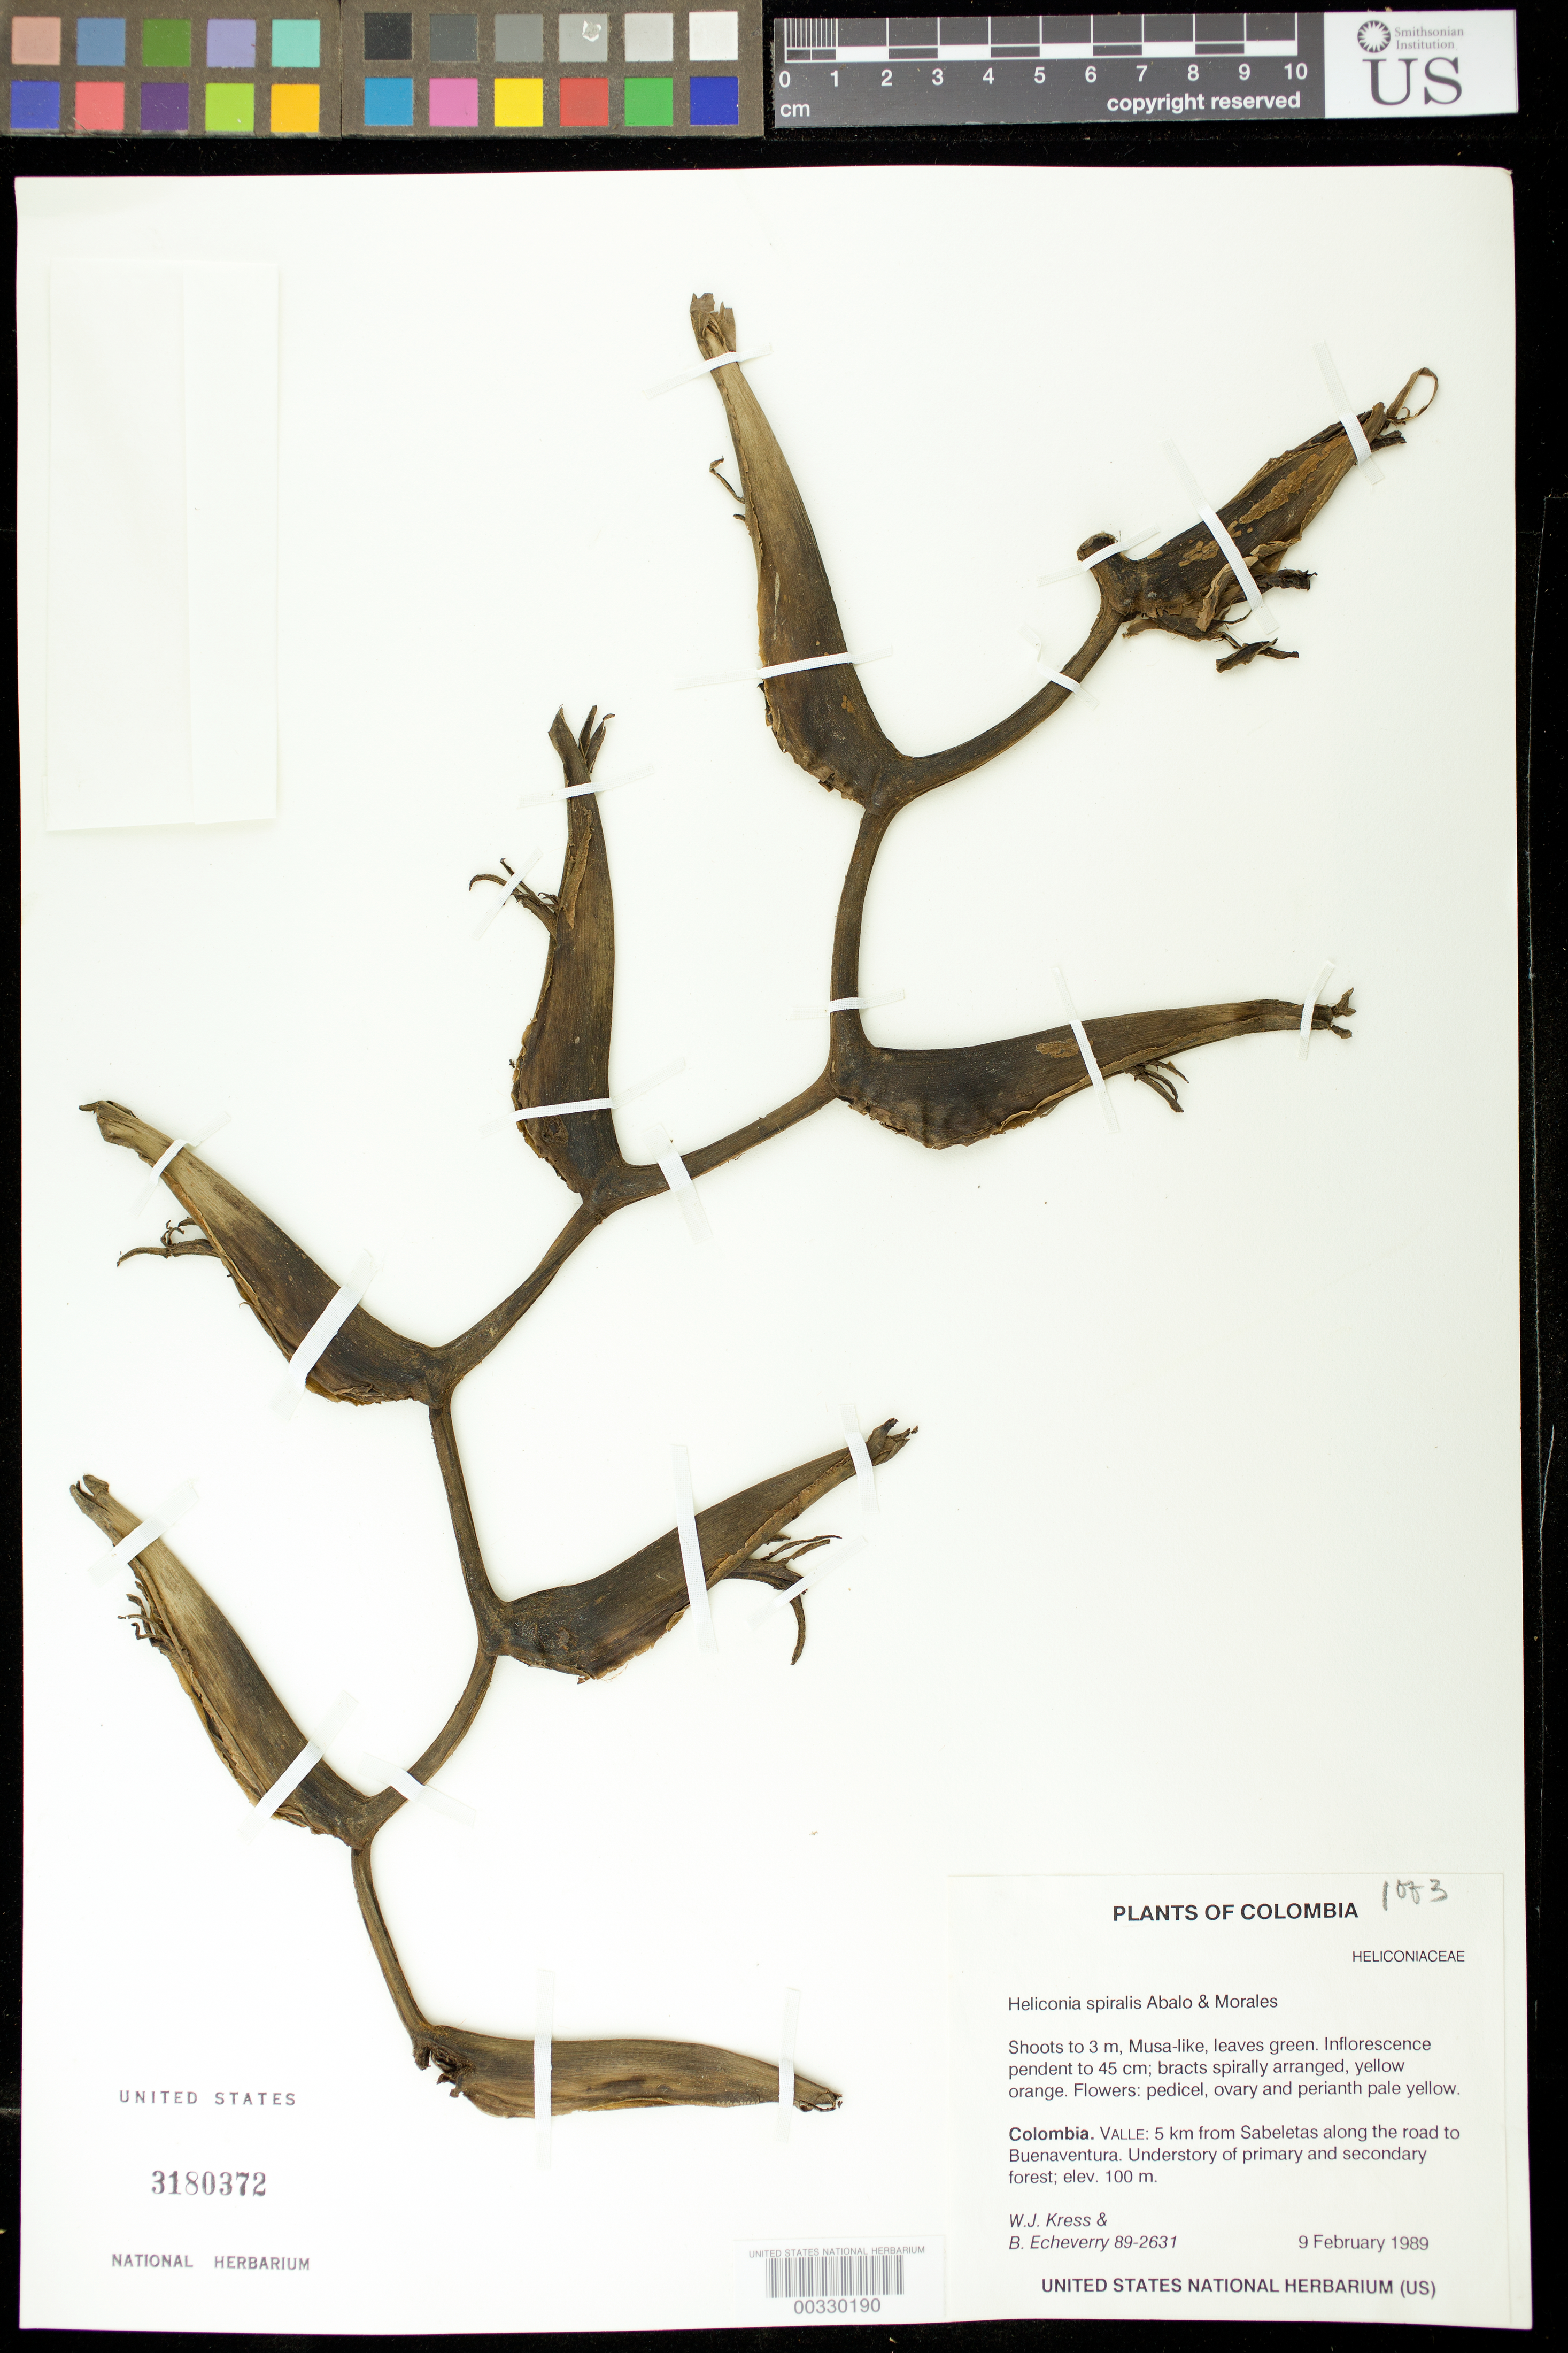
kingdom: Plantae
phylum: Tracheophyta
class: Liliopsida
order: Zingiberales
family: Heliconiaceae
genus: Heliconia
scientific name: Heliconia spiralis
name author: Abalo & G. Morales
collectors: W. J. Kress & B. Echeverry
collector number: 89-2631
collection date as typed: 09 Feb 1989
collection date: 1989-02-09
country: Colombia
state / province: Valle del Cauca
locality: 5 km from Sabeletas along road to Buena Ventura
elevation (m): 100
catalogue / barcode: US 3180372